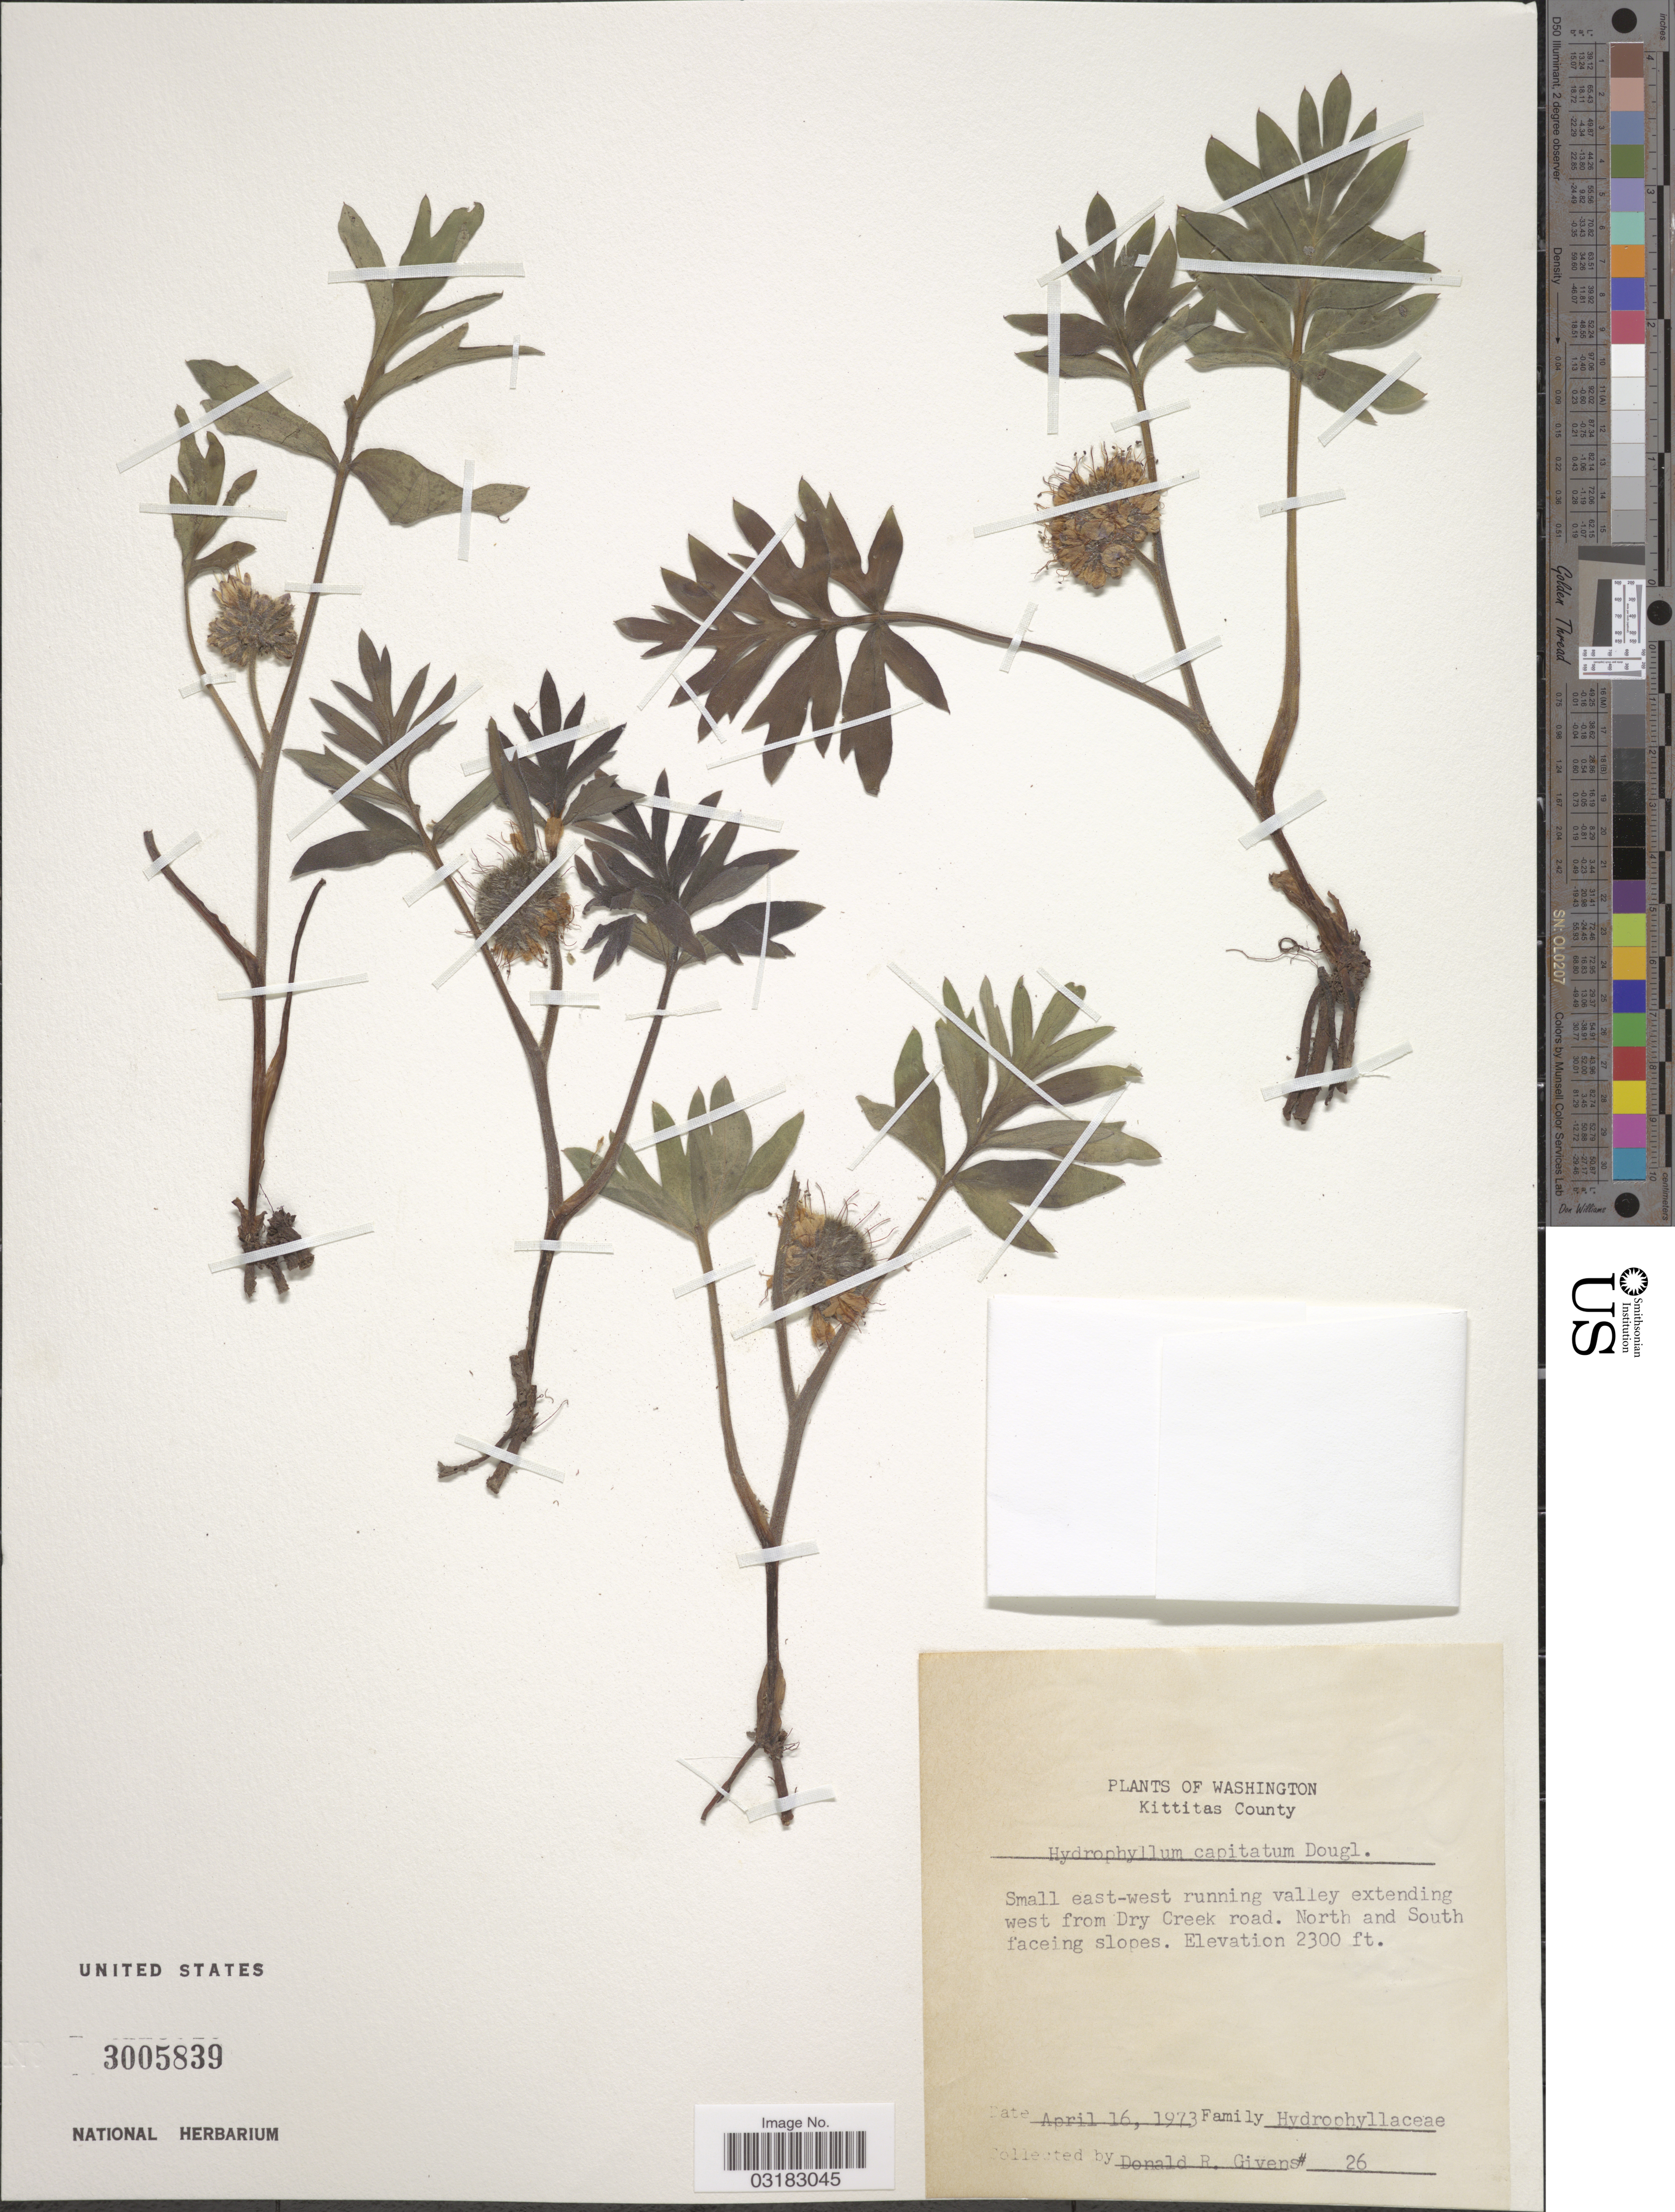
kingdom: Plantae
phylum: Tracheophyta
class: Magnoliopsida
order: Boraginales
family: Hydrophyllaceae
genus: Hydrophyllum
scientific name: Hydrophyllum capitatum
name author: Douglas ex Benth.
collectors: D. Givens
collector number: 26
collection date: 1973-04-16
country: United States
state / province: Washington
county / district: Kittitas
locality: Kittitas County. Small east-west running valley extending west from Dry Creek road. North and South faceing slopes.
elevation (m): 701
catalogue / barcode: US 3005839